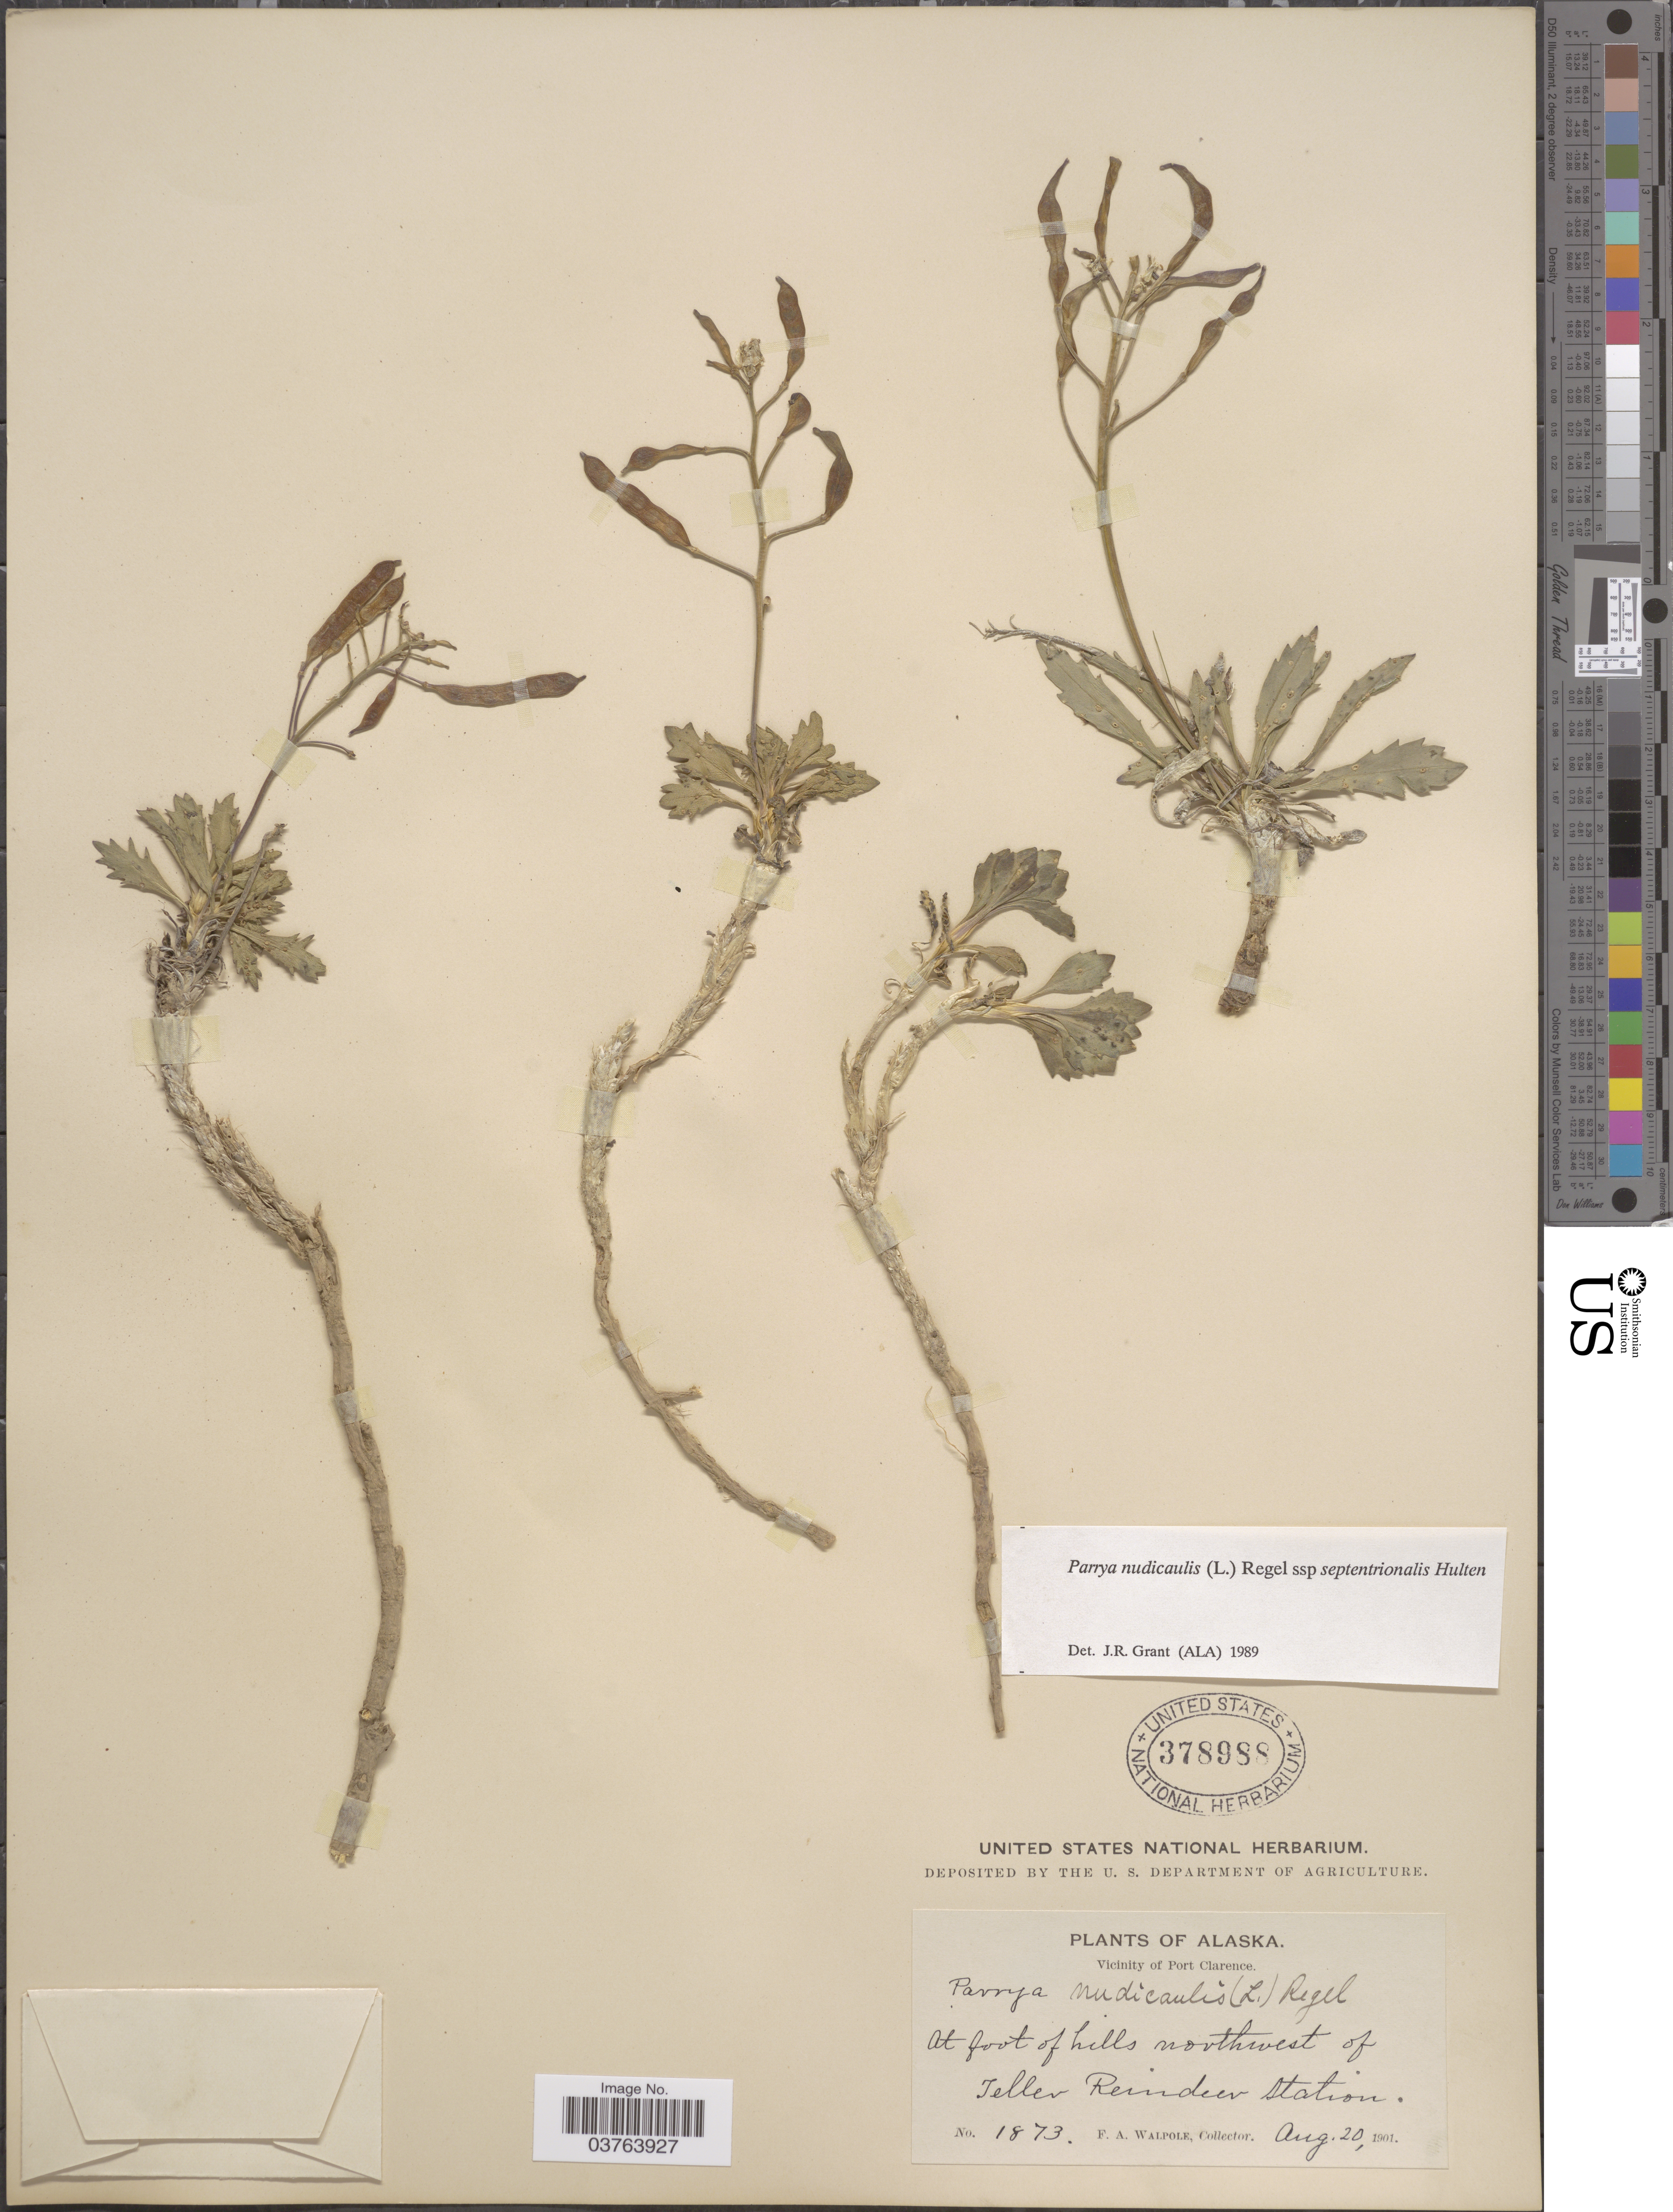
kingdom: Plantae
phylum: Tracheophyta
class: Magnoliopsida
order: Brassicales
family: Brassicaceae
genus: Parrya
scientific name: Parrya nudicaulis subsp. septentrionalis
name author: Hultén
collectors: F. Walpole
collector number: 1873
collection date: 1901-08-20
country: United States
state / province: Alaska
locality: Vicinity of Port Clarence. At foot of hills northwest of Teller Reindeer Station.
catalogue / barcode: US 378988